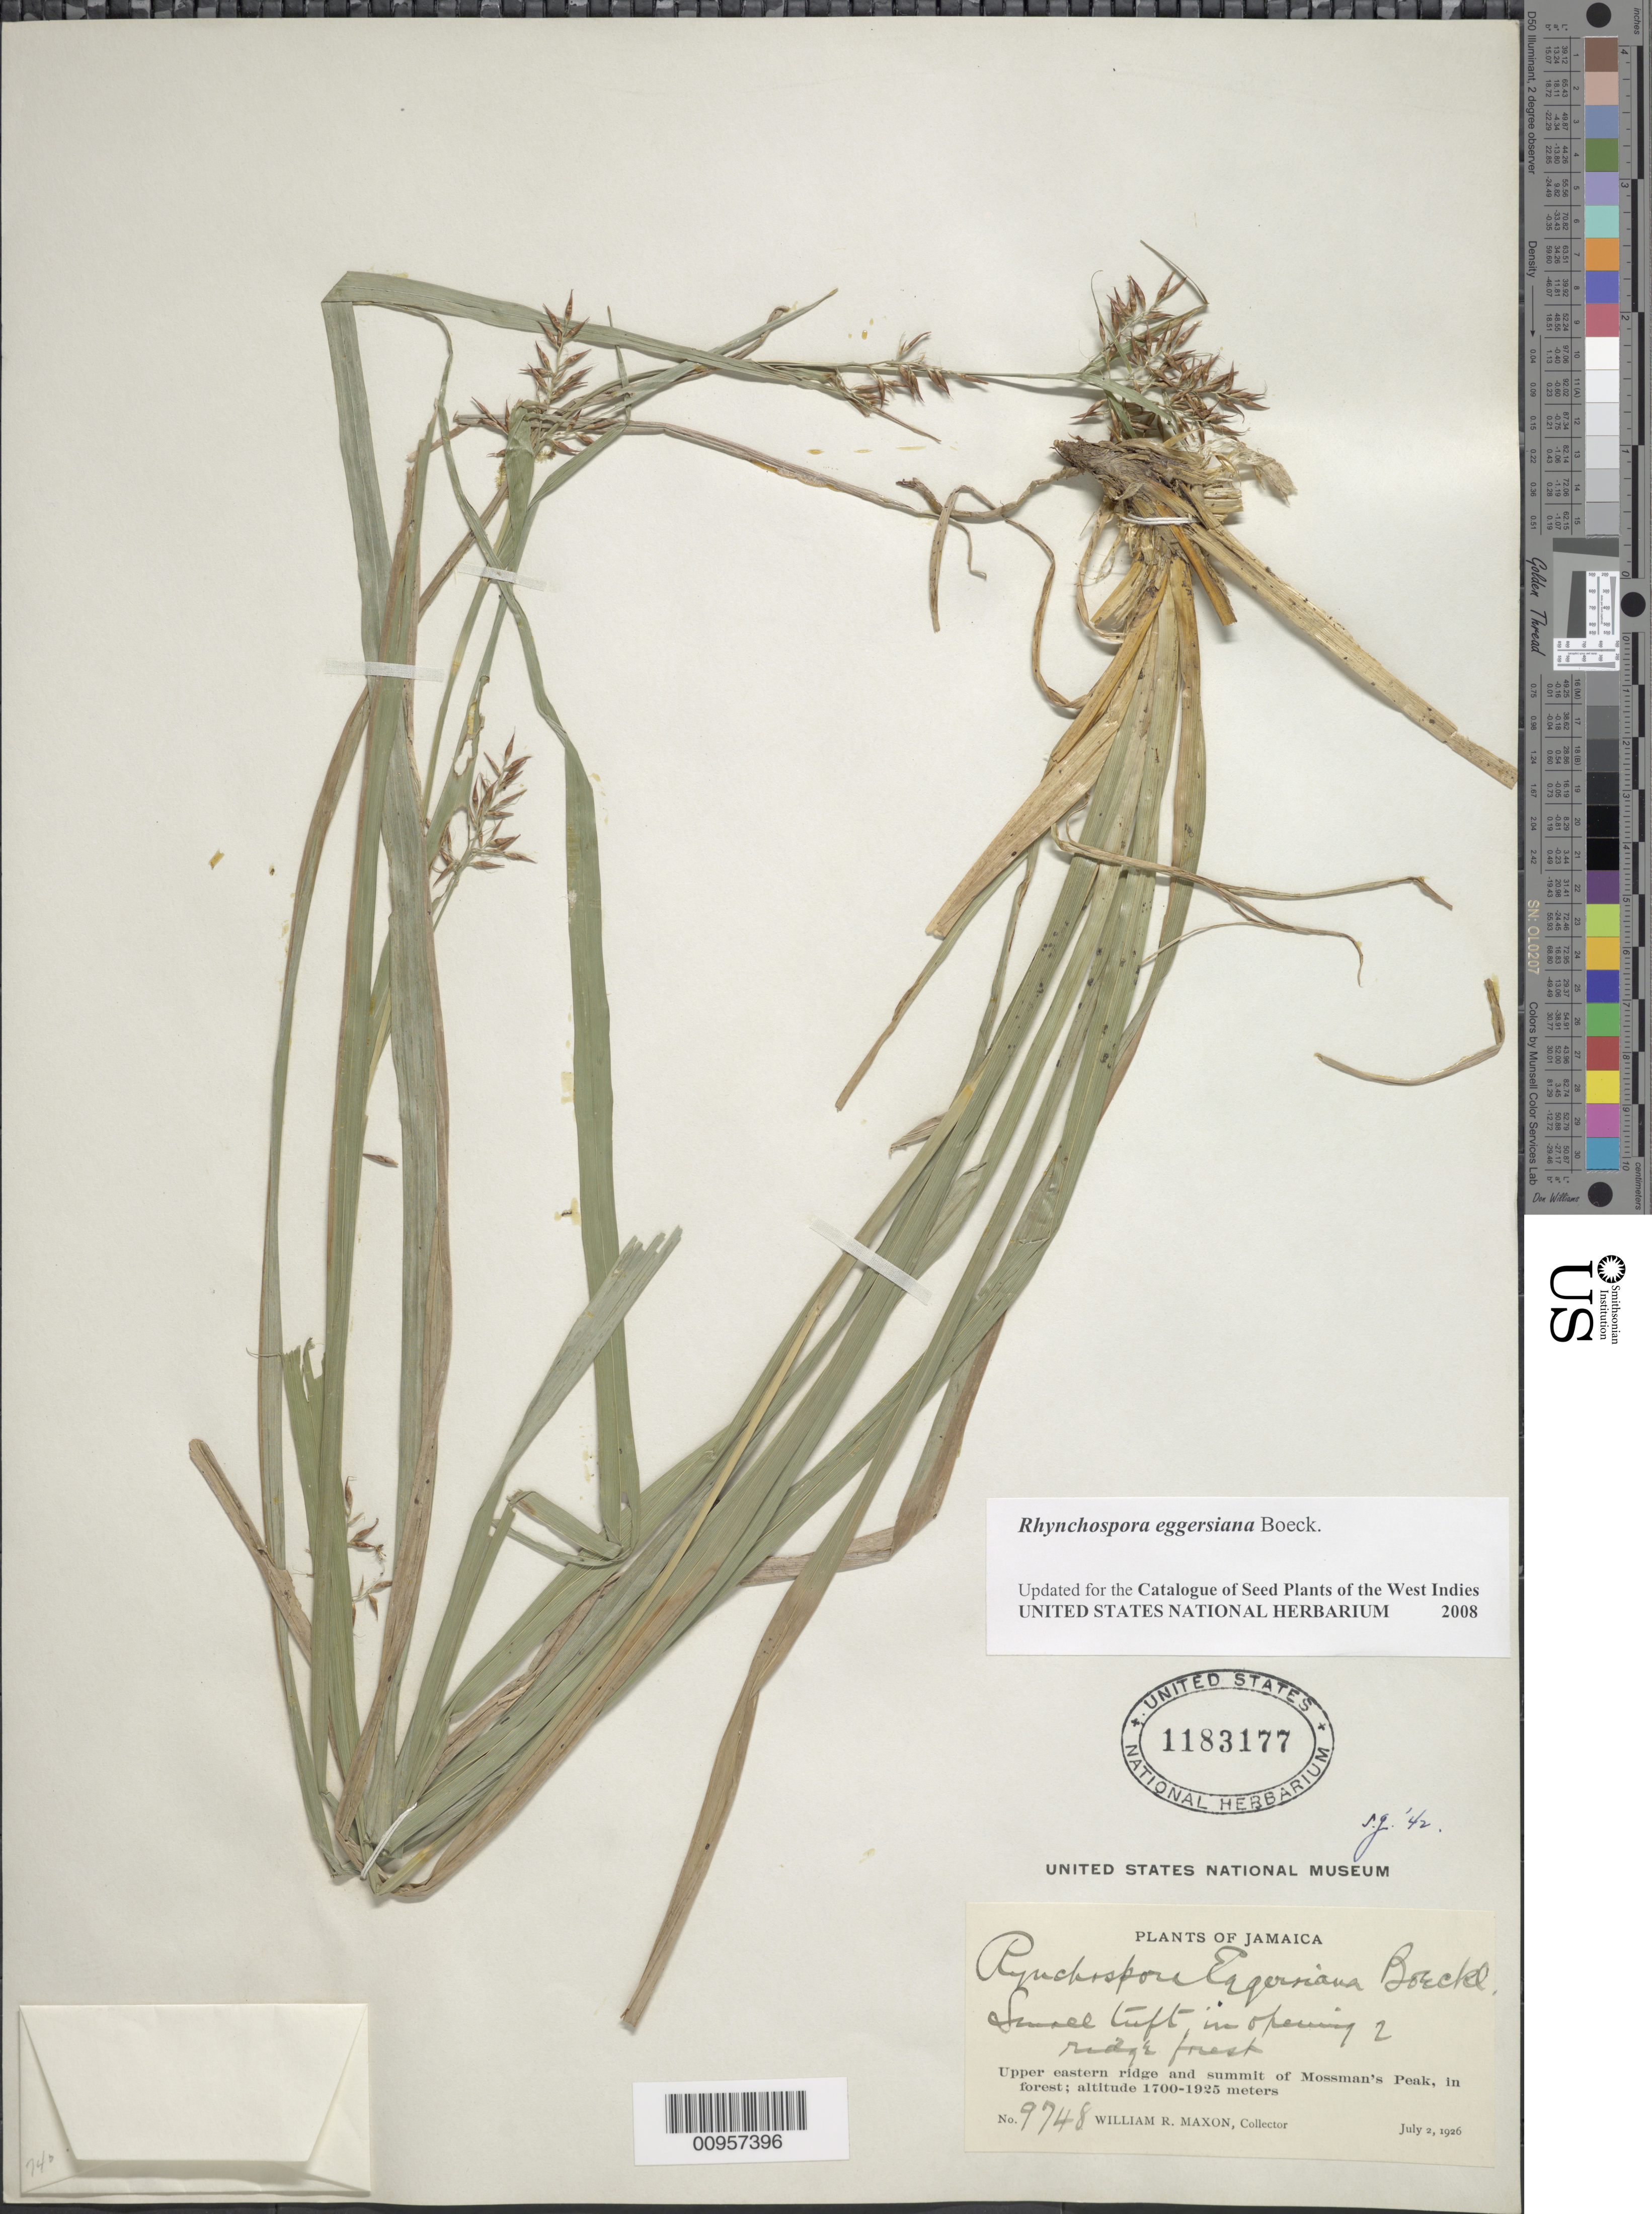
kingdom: Plantae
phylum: Tracheophyta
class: Liliopsida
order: Poales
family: Cyperaceae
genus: Rhynchospora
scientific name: Rhynchospora eggersiana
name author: Boeckeler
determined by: Strong, M. T., (US), Smithsonian Institution - National Museum of Natural History (UNITED STATES)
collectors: W. R. Maxon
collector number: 9748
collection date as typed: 02 Jul 1926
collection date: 1926-07-02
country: Jamaica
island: Jamaica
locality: Upper eastern ridge and summit of Mossman's Peak, in forest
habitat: In opening of ridge forest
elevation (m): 1700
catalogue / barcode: US 1183177